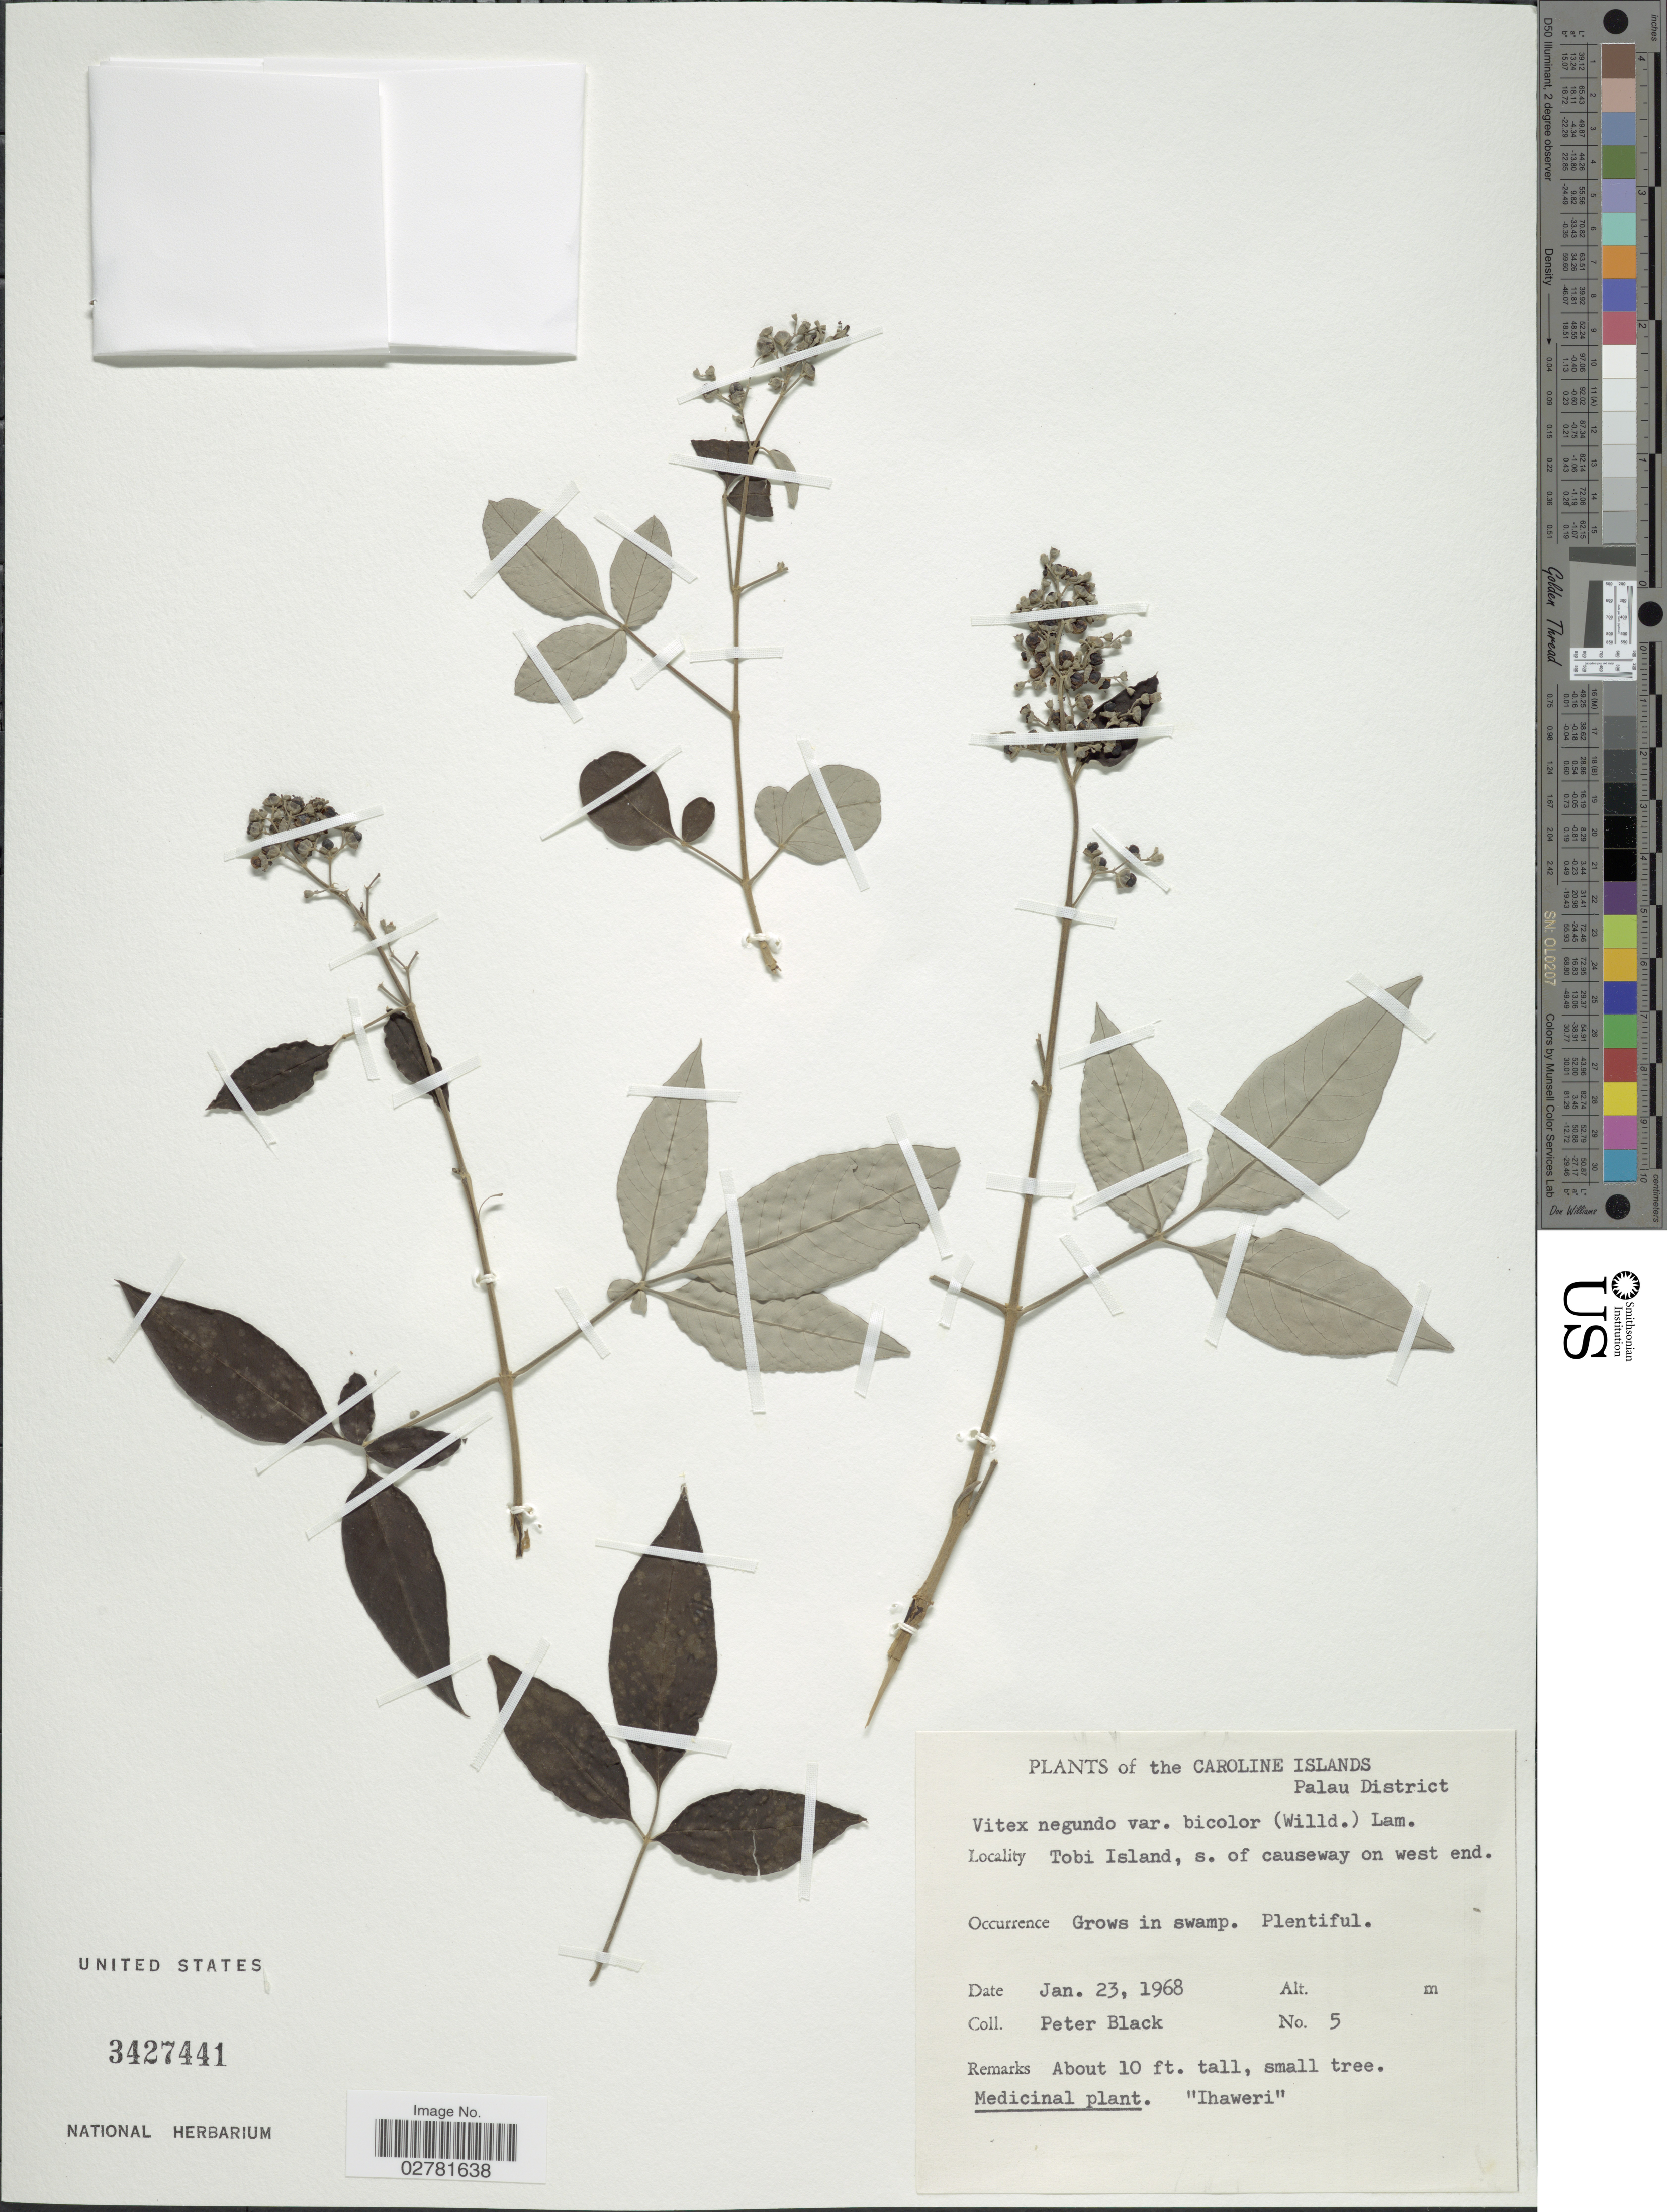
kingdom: Plantae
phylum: Tracheophyta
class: Magnoliopsida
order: Lamiales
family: Lamiaceae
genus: Vitex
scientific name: Vitex negundo var. bicolor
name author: (Willd.) H.J. Lam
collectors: P. Black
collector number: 5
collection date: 1968-01-23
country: Palau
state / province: Belau Outliers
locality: The Caroline Islands. Palau District. Tobi Island, s. of causeway on west end.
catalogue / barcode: US 3427441